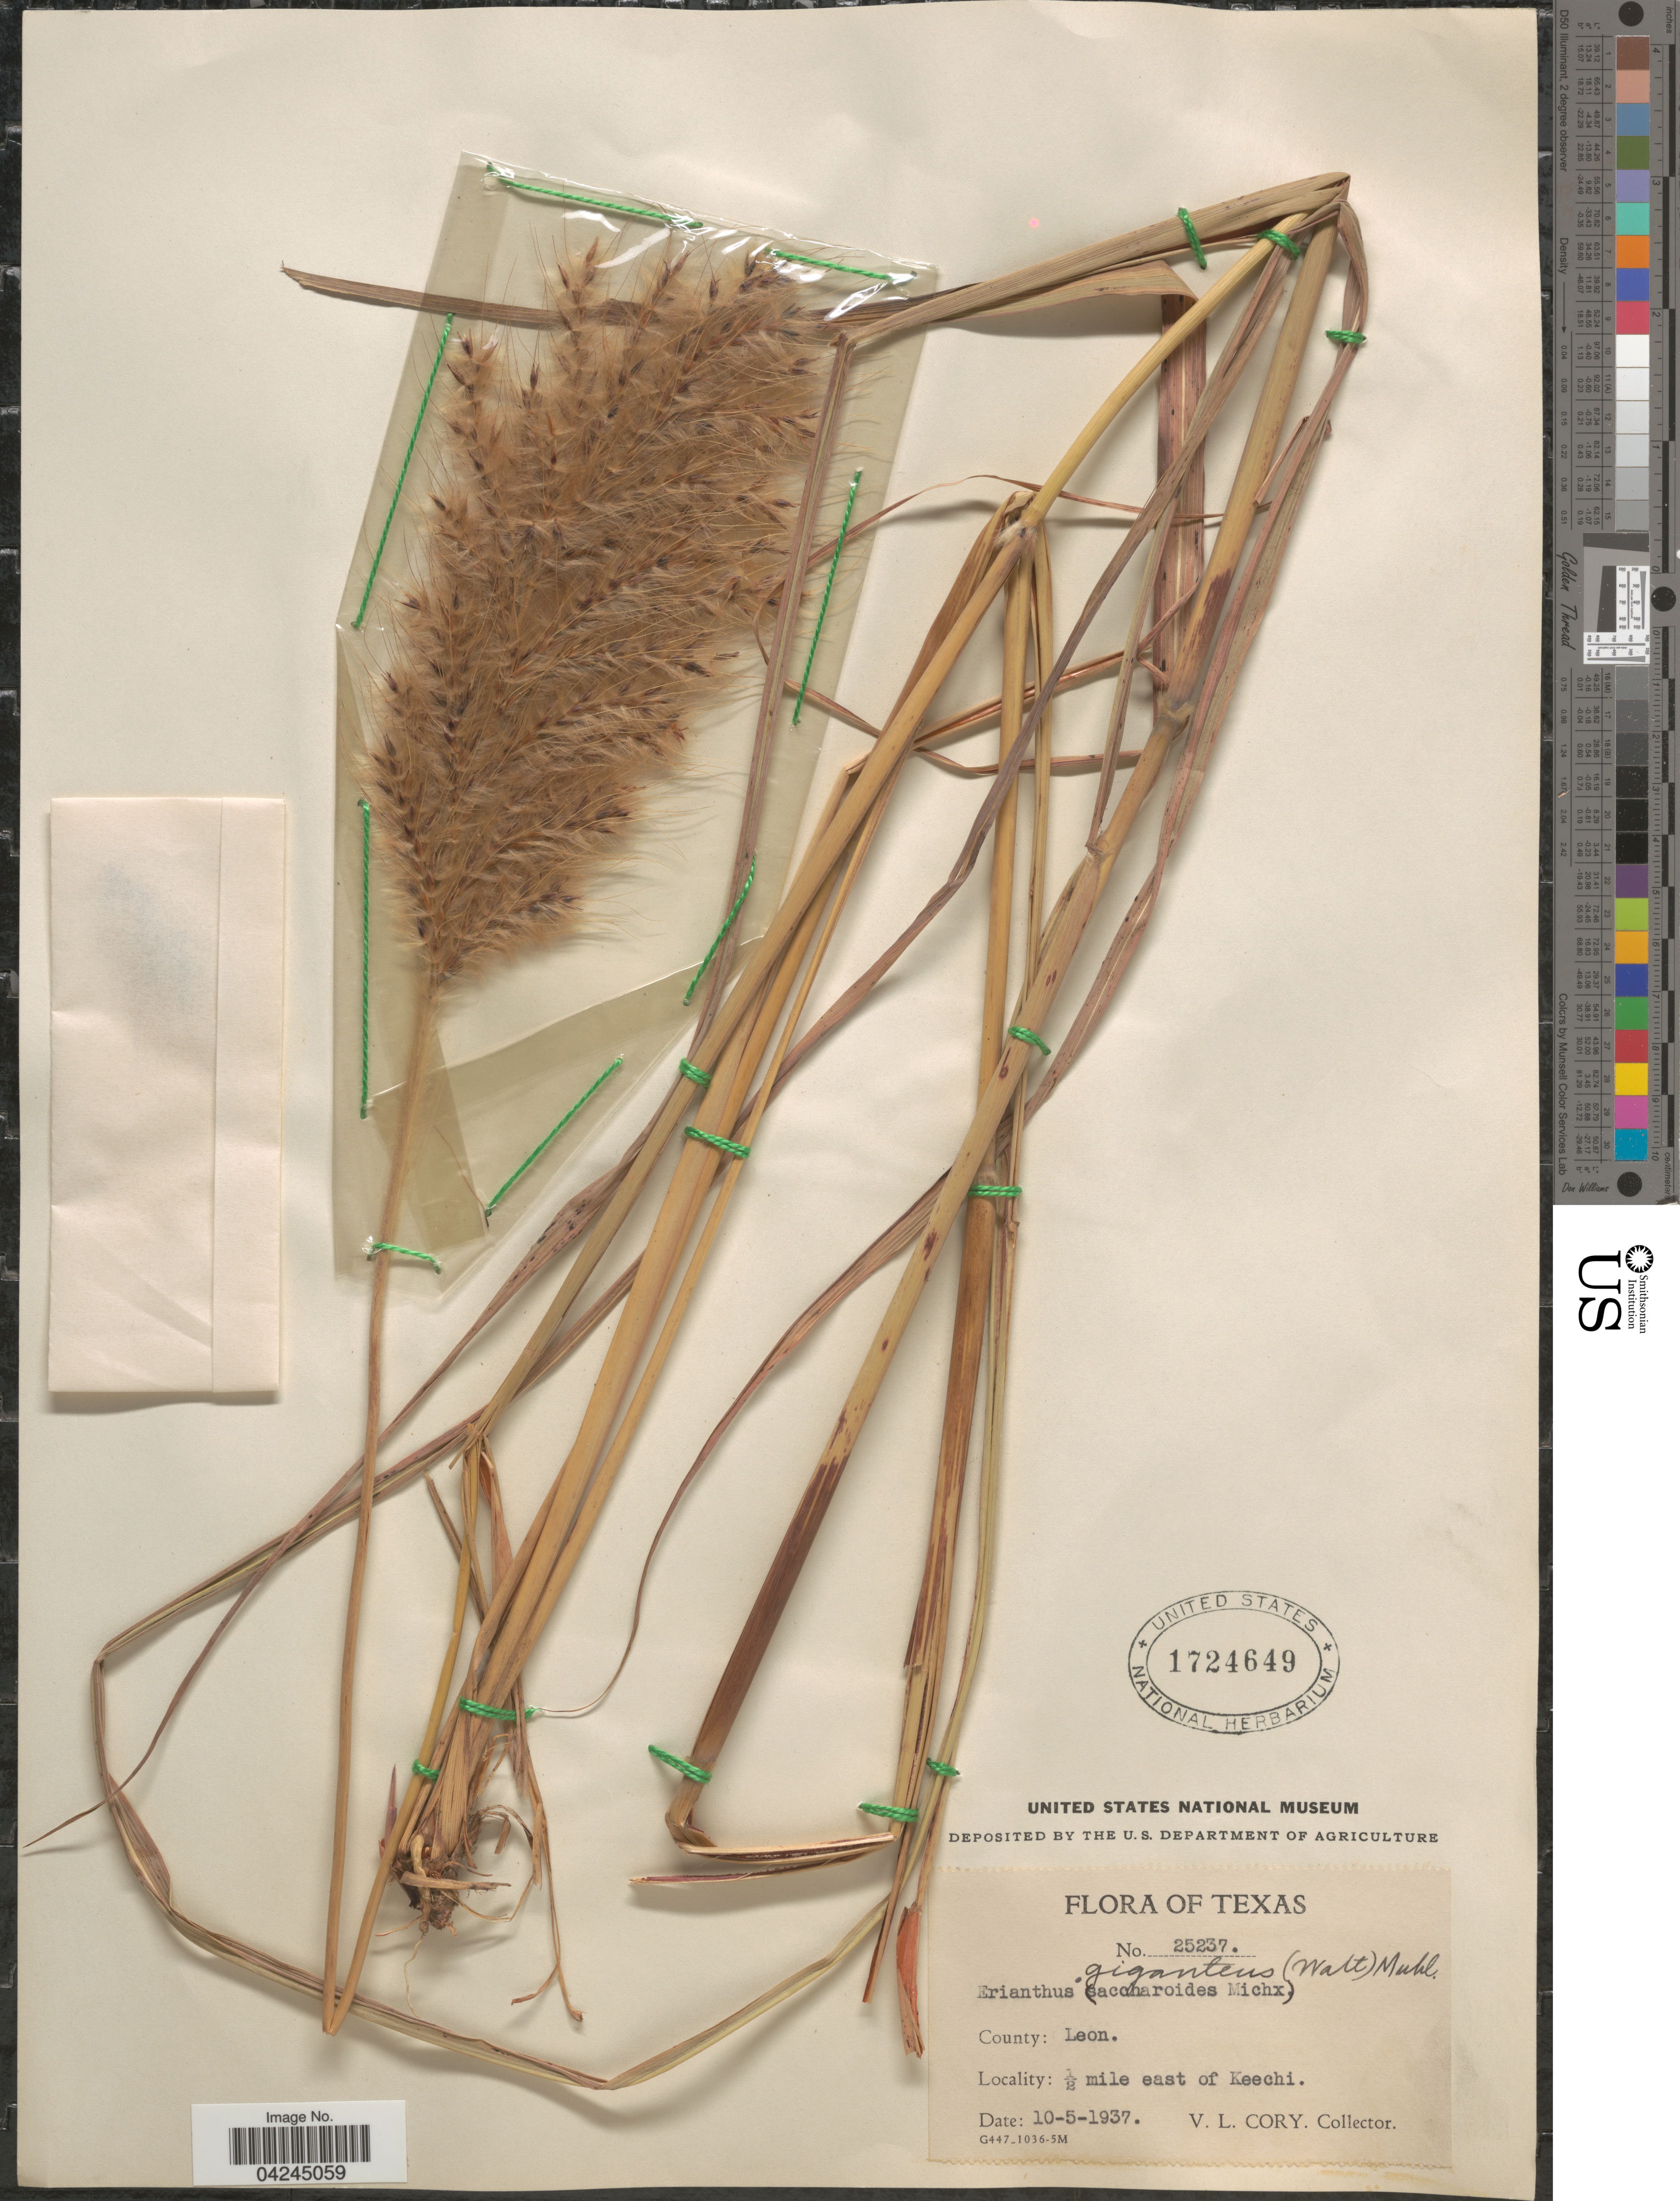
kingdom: Plantae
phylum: Tracheophyta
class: Liliopsida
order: Poales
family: Poaceae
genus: Erianthus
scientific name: Erianthus giganteus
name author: (Walter) P. Beauv.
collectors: V. Cory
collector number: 25237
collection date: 1937-10-05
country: United States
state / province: Texas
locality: County: Leon. ½ mile east of Keechi.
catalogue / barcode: US 1724649